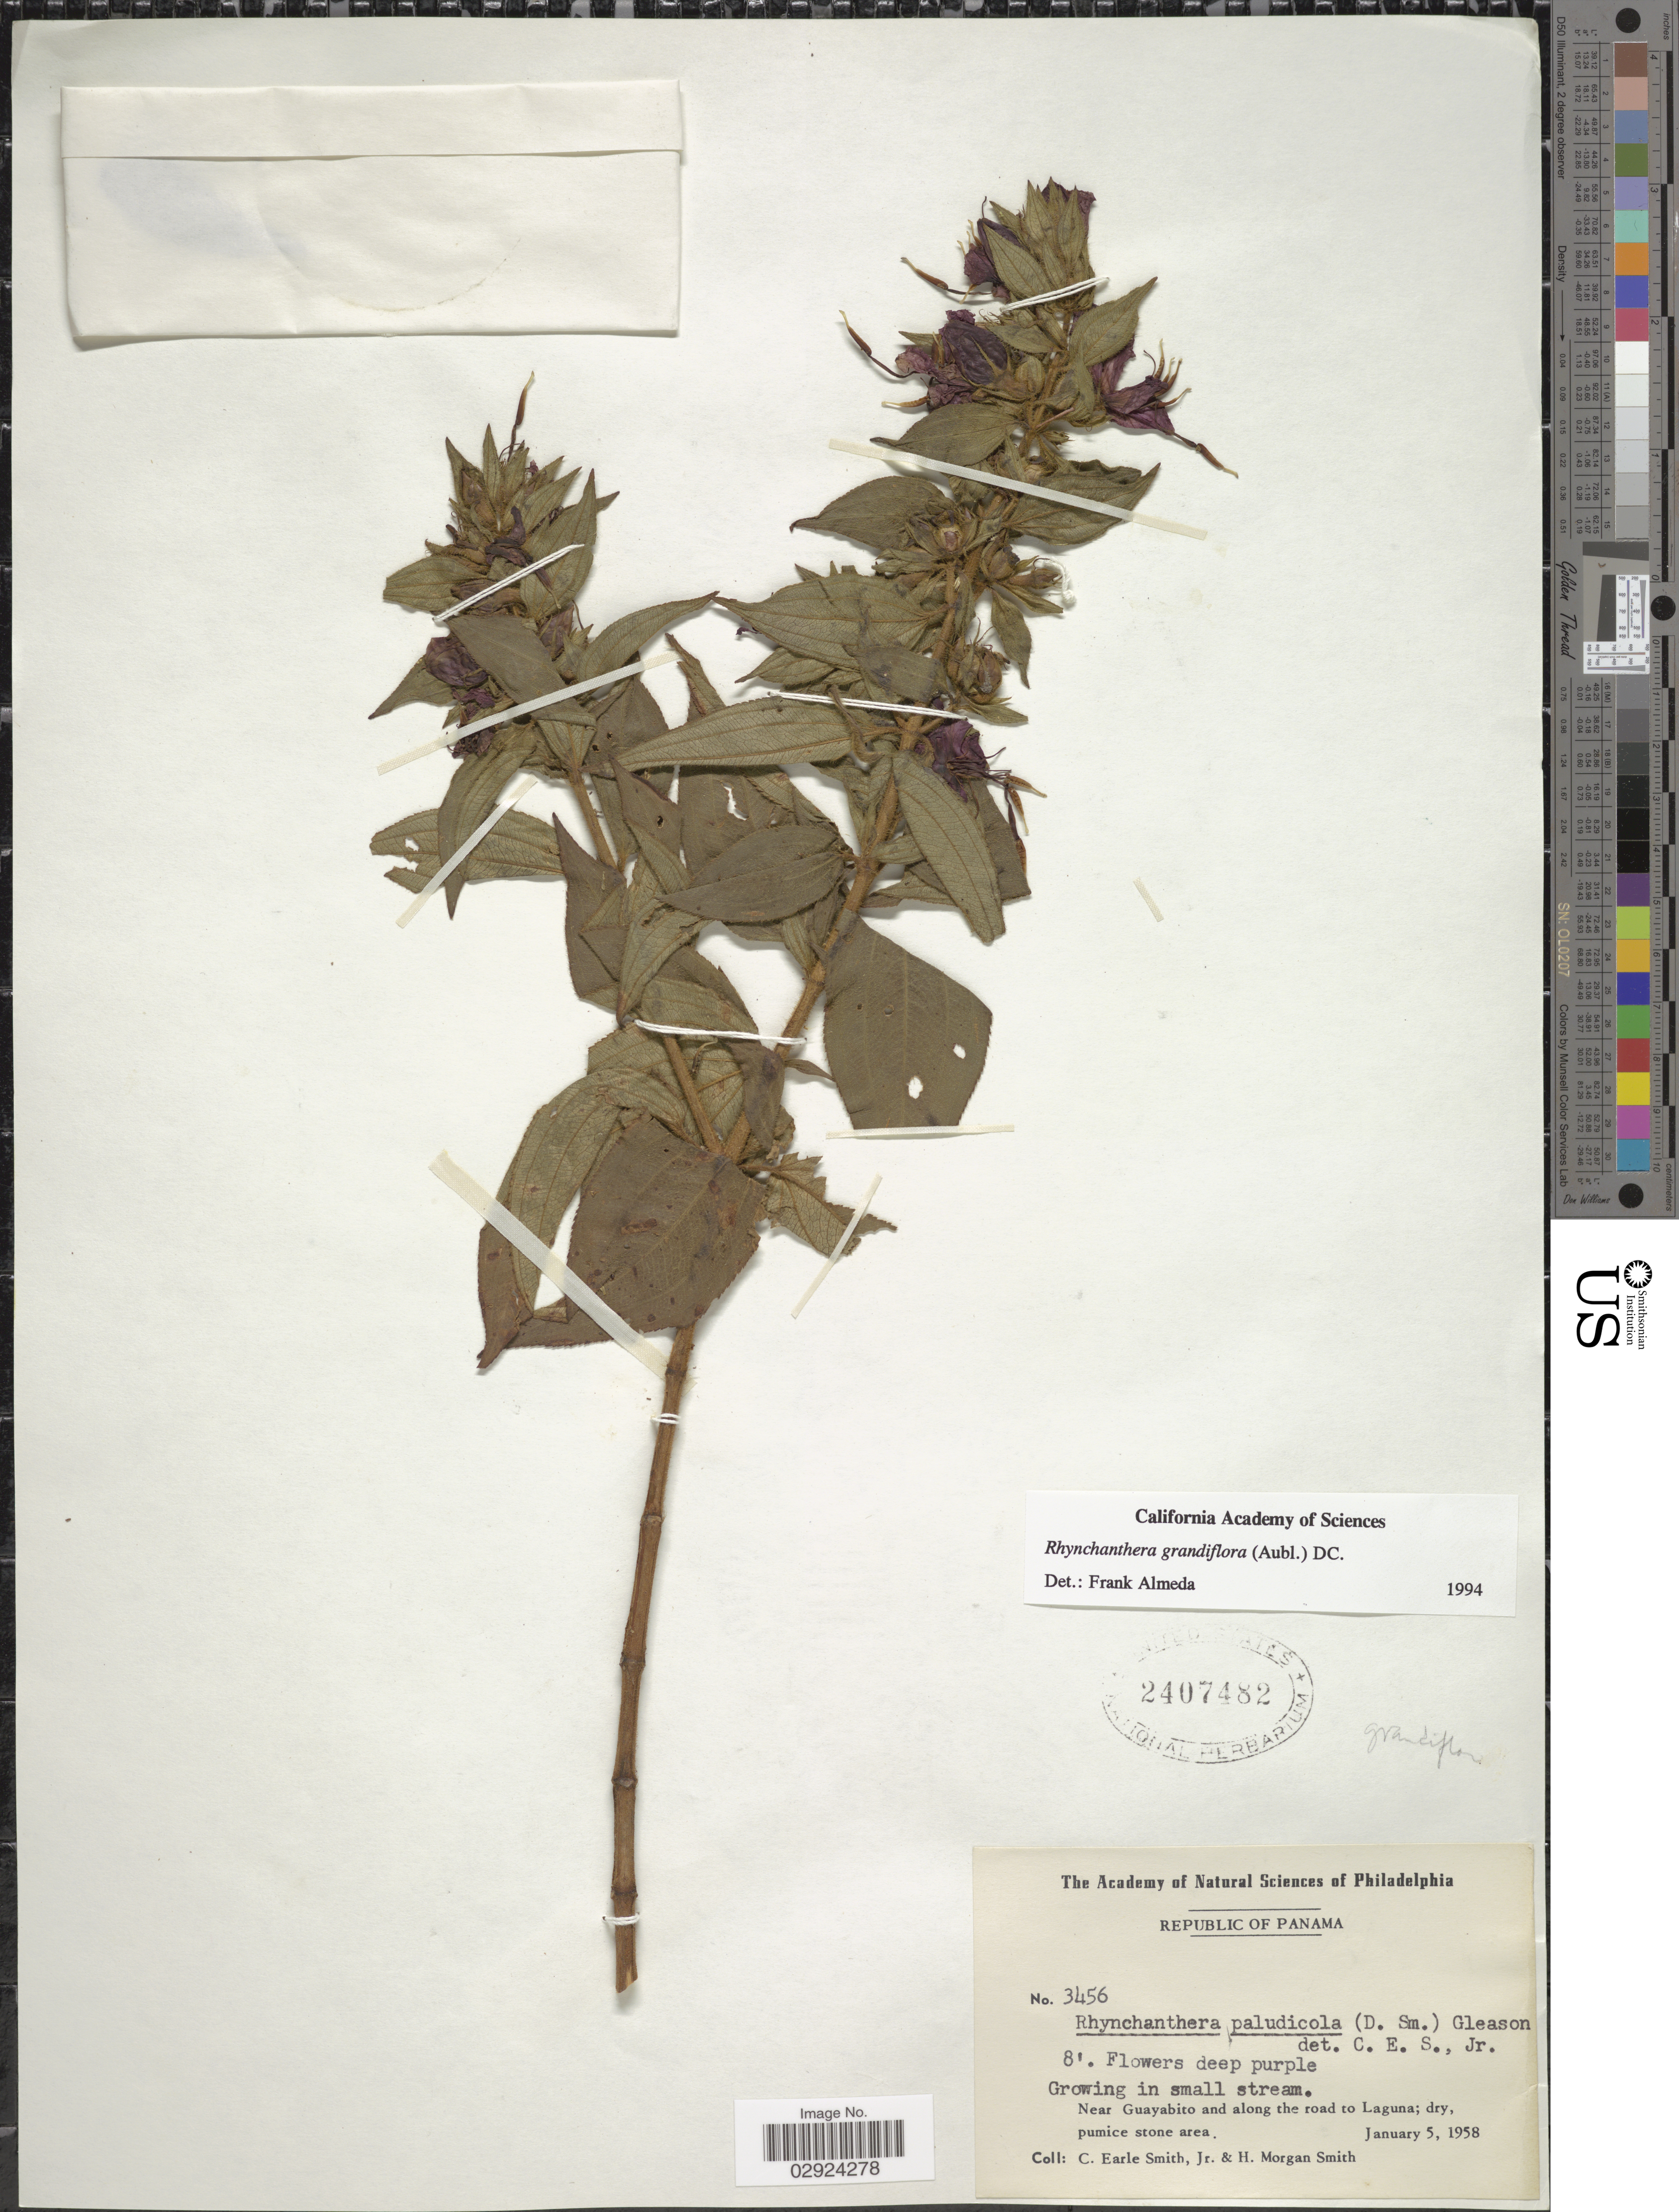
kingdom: Plantae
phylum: Tracheophyta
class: Magnoliopsida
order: Myrtales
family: Melastomataceae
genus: Rhynchanthera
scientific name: Rhynchanthera grandiflora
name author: (Aubl.) DC.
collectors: C. E. Smith Jr. & H. M. Smith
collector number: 3456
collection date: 1958-01-05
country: Panama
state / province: Panamá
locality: Near Guayabito and along the road to Laguna.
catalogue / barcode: US 2407482